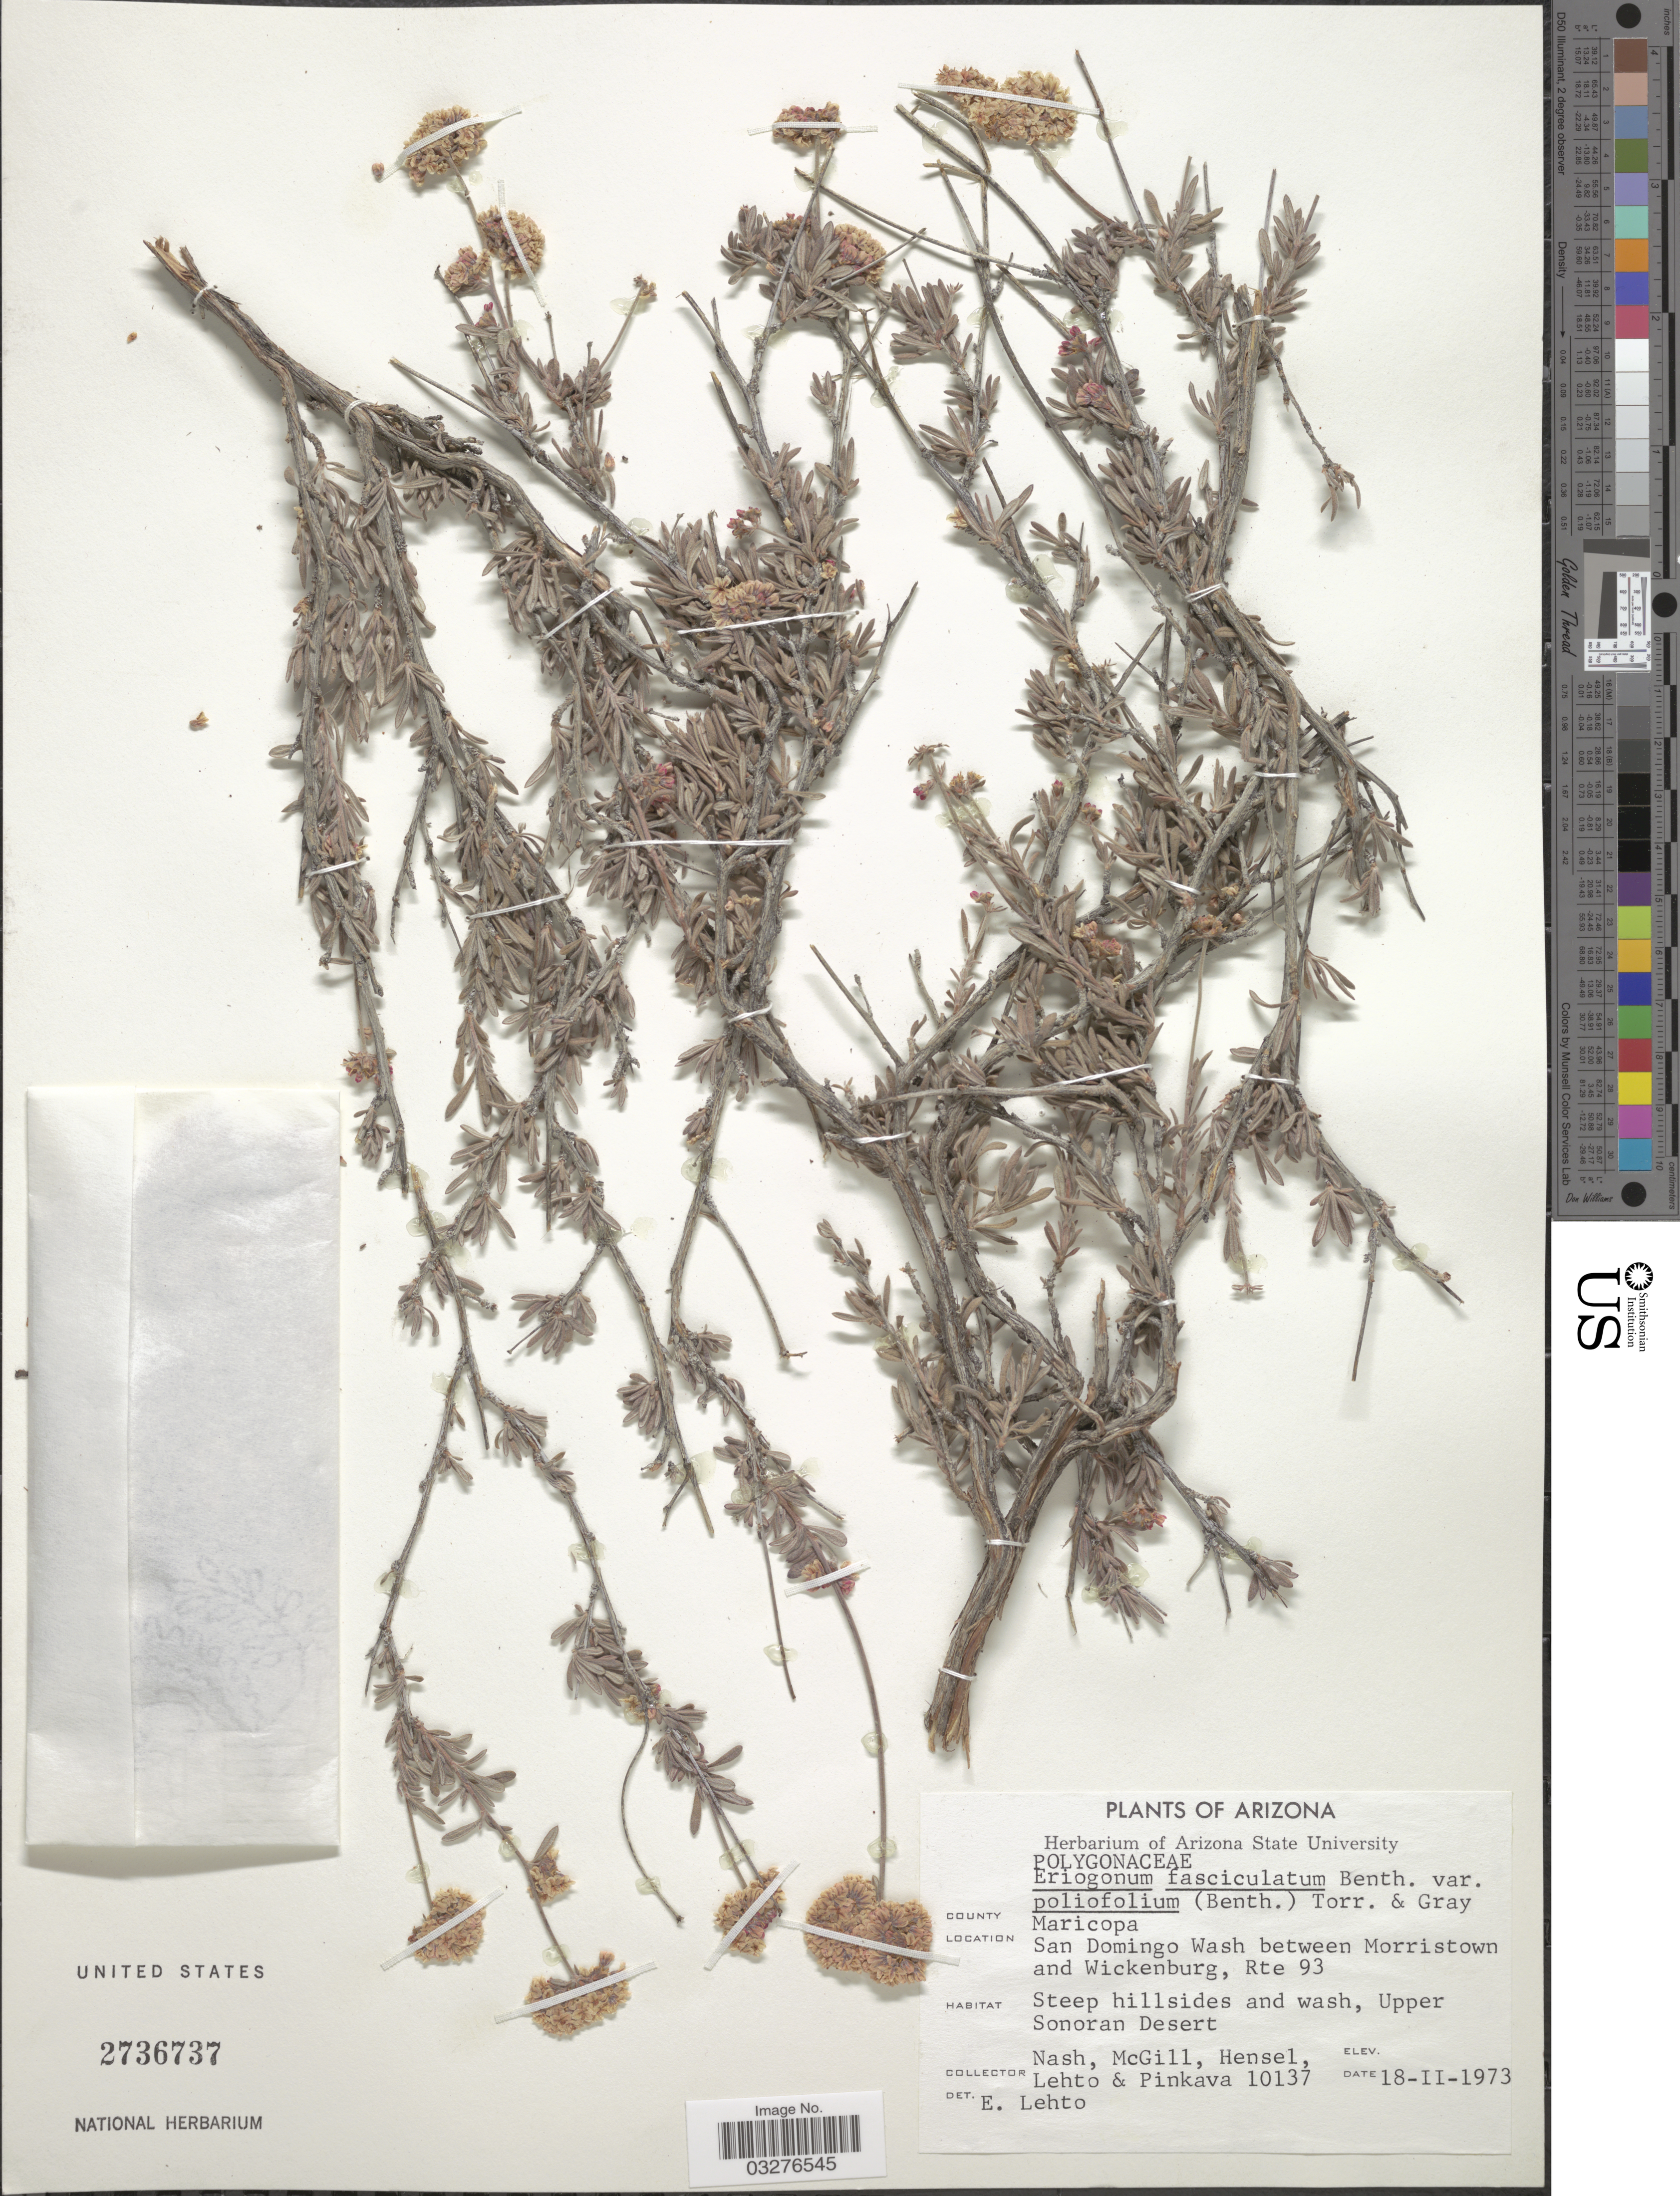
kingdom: Plantae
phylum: Tracheophyta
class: Magnoliopsida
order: Caryophyllales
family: Polygonaceae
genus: Eriogonum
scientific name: Eriogonum fasciculatum var. polifolium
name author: (Benth.) Torr. & A. Gray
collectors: -- Nash, -. McGill, -. Hensel, -. Lehto & -. Pinkava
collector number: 10137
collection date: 1973-02-18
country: United States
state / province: Arizona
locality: County Maricopa, San Domingo Wash between Morristown and Wickenburg, Rte 93, Steep hillsides and wash, Upper Sonoran Desert.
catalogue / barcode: US 2736737